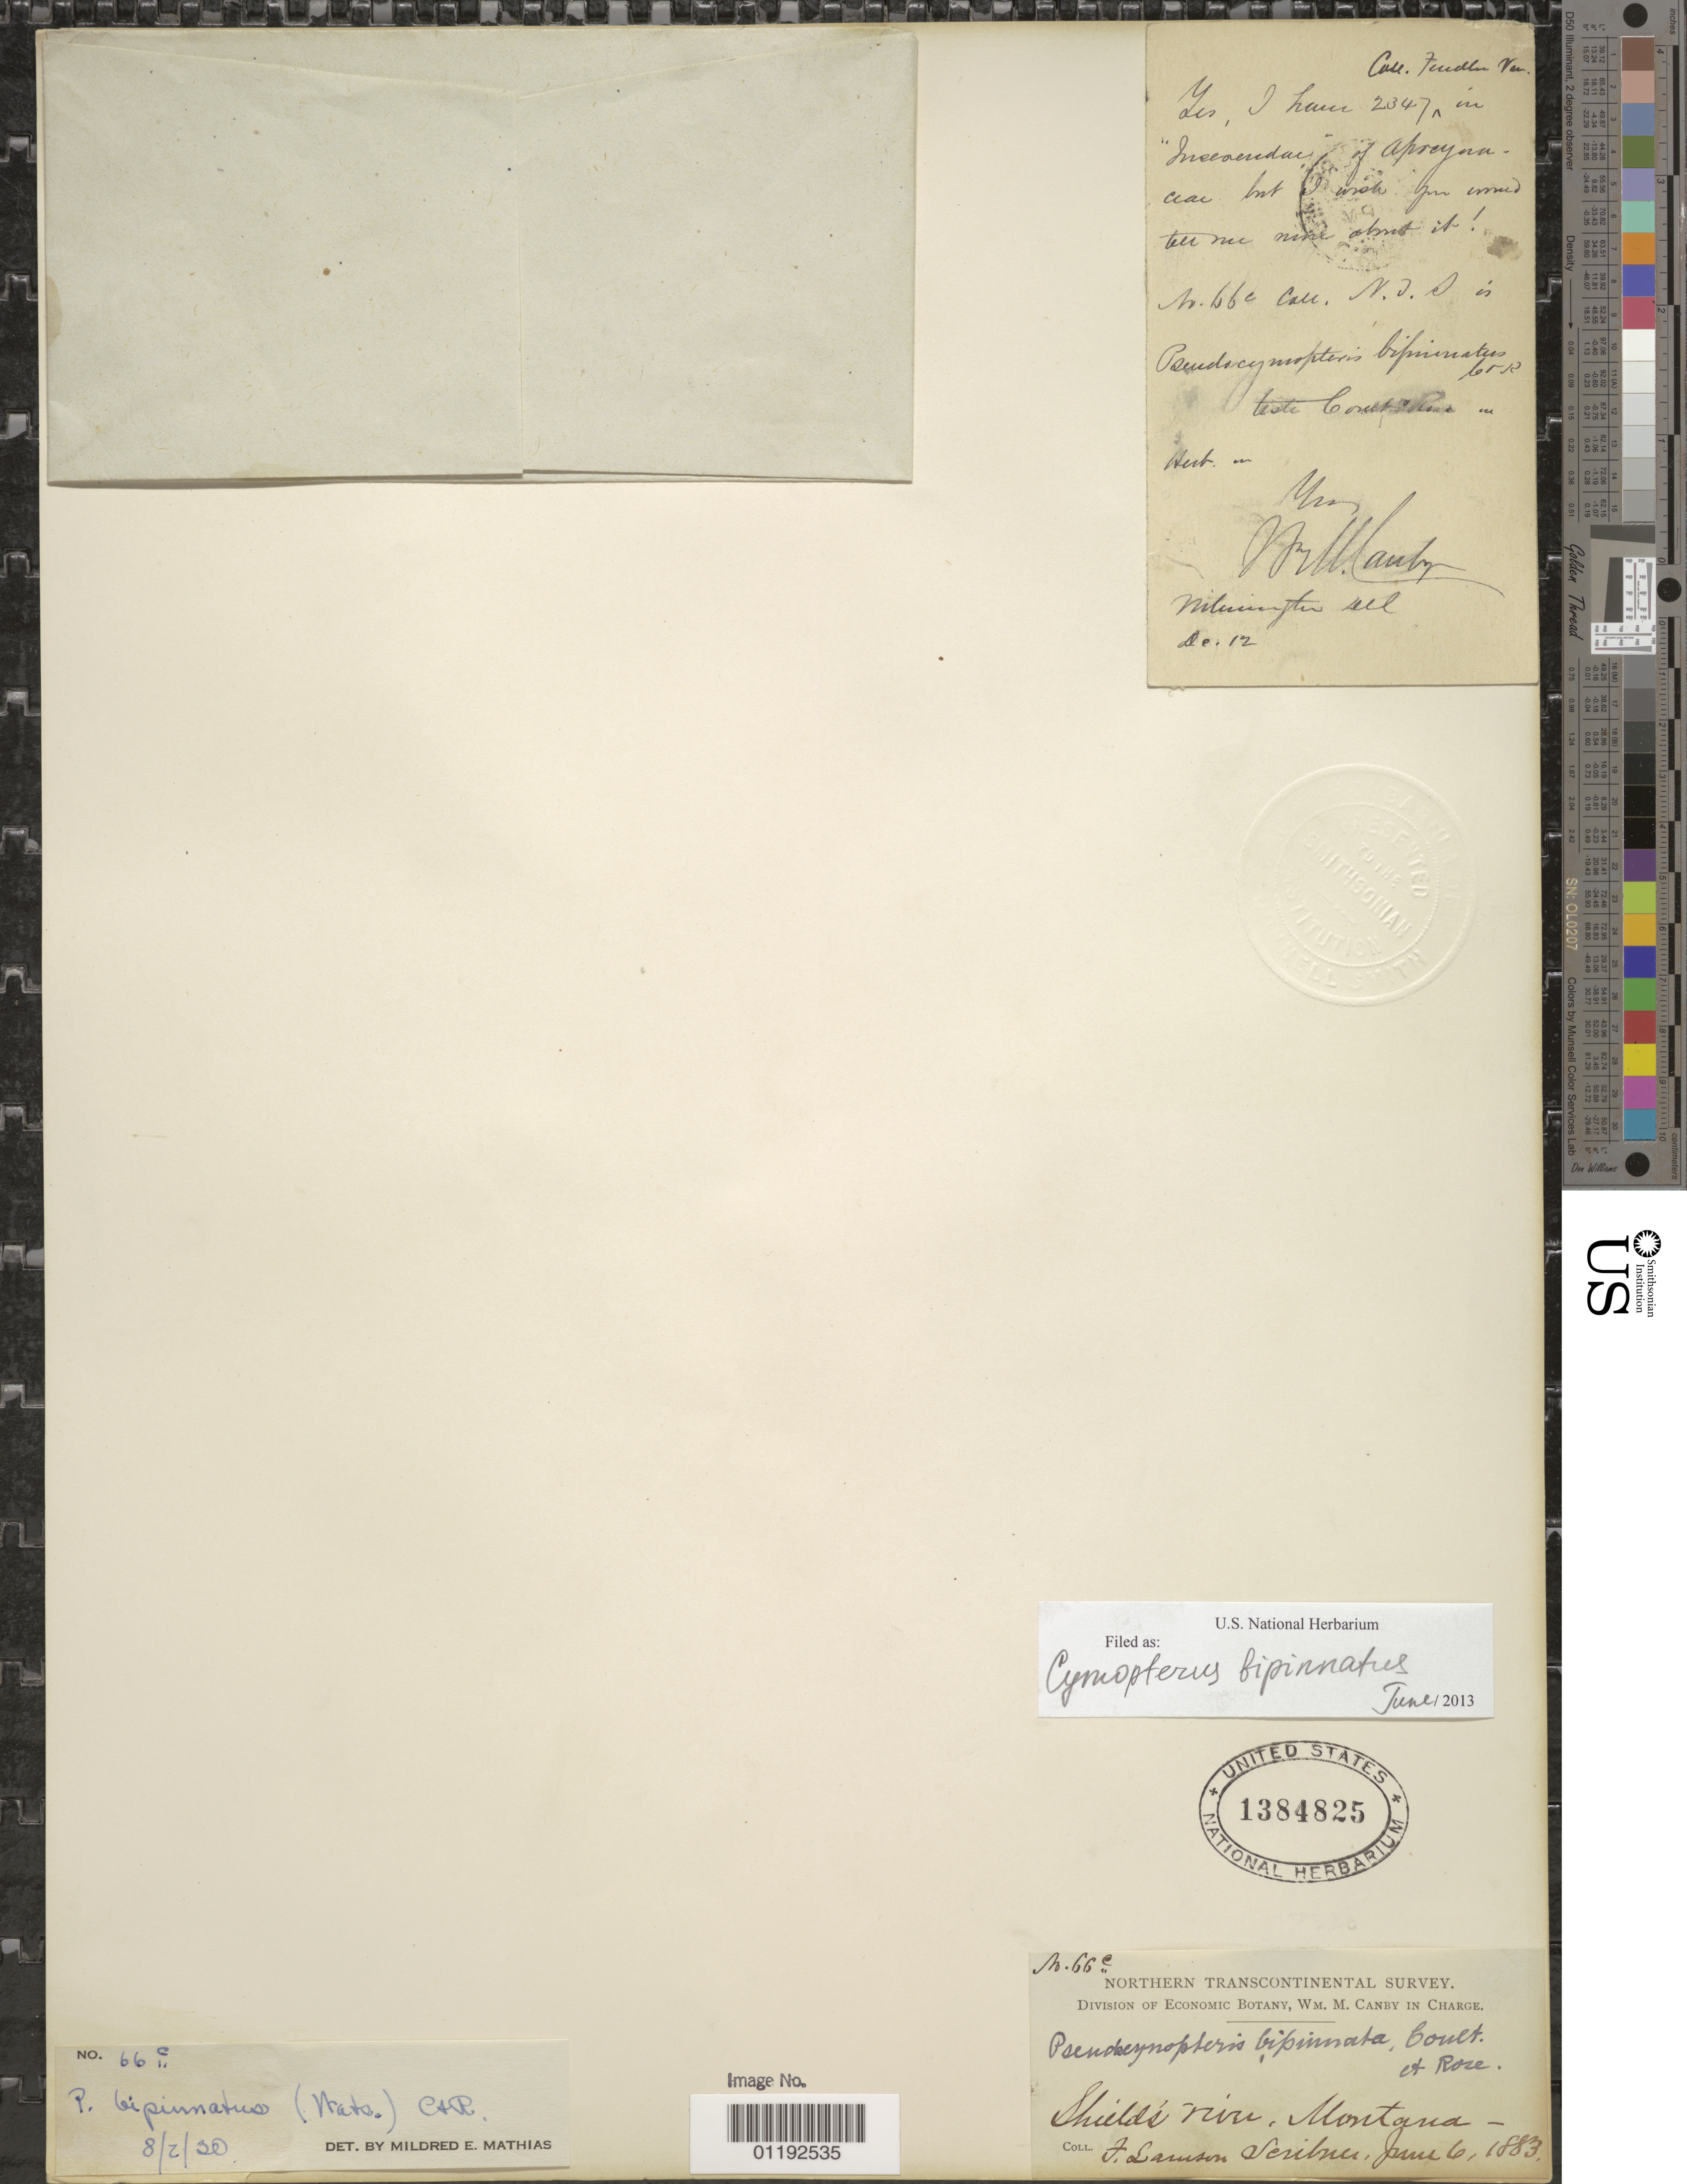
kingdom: Plantae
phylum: Tracheophyta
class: Magnoliopsida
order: Apiales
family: Apiaceae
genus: Cymopterus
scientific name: Cymopterus bipinnatus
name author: S. Watson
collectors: F. L. Scribner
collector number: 66 c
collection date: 1883-06-06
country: United States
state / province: Montana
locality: Shields River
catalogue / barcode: US 1384825